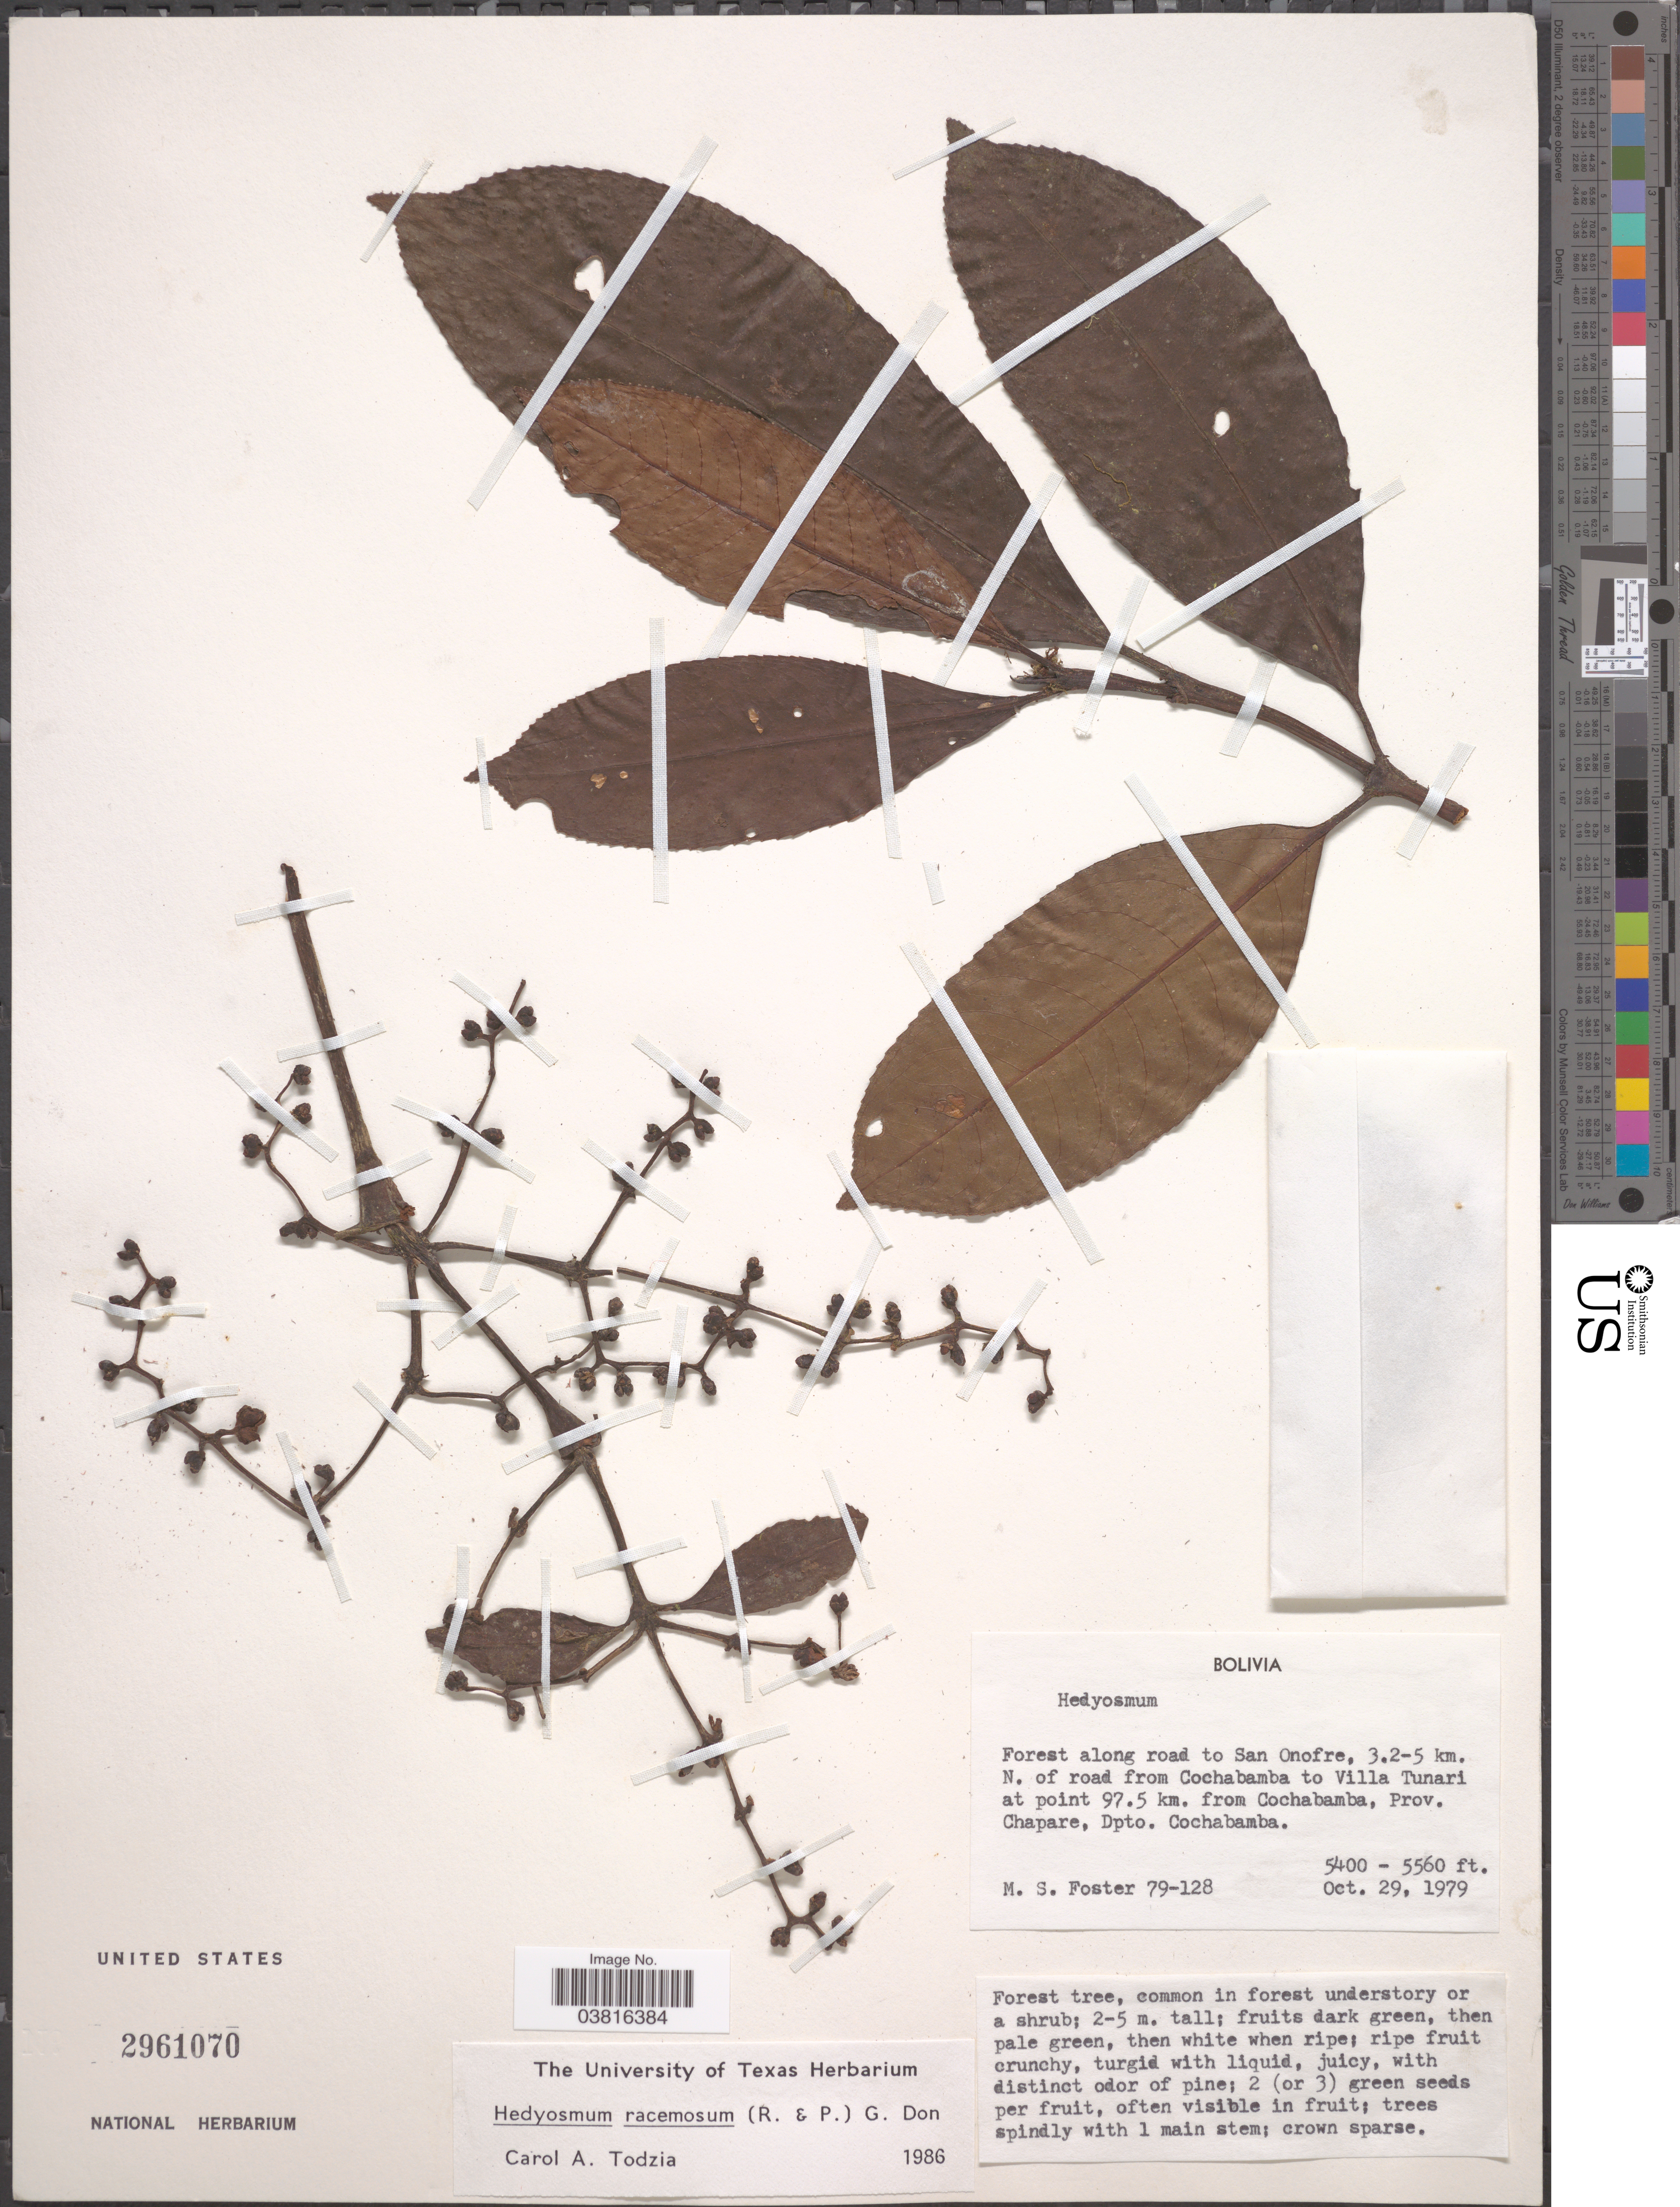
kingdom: Plantae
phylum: Tracheophyta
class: Magnoliopsida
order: Chloranthales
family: Chloranthaceae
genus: Hedyosmum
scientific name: Hedyosmum racemosum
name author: (Ruiz & Pav.) G. Don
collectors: M. Foster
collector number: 79-128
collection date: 1979-10-29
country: Bolivia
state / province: Cochabamba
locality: Along road to San Onofre, 3.2-5 km. N. of road from Cochabamba to Villa Tunari at point 97.5 km. from Cochabamba, Prov. Chapare, Dpto. Cochabamba.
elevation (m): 1646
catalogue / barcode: US 2961070